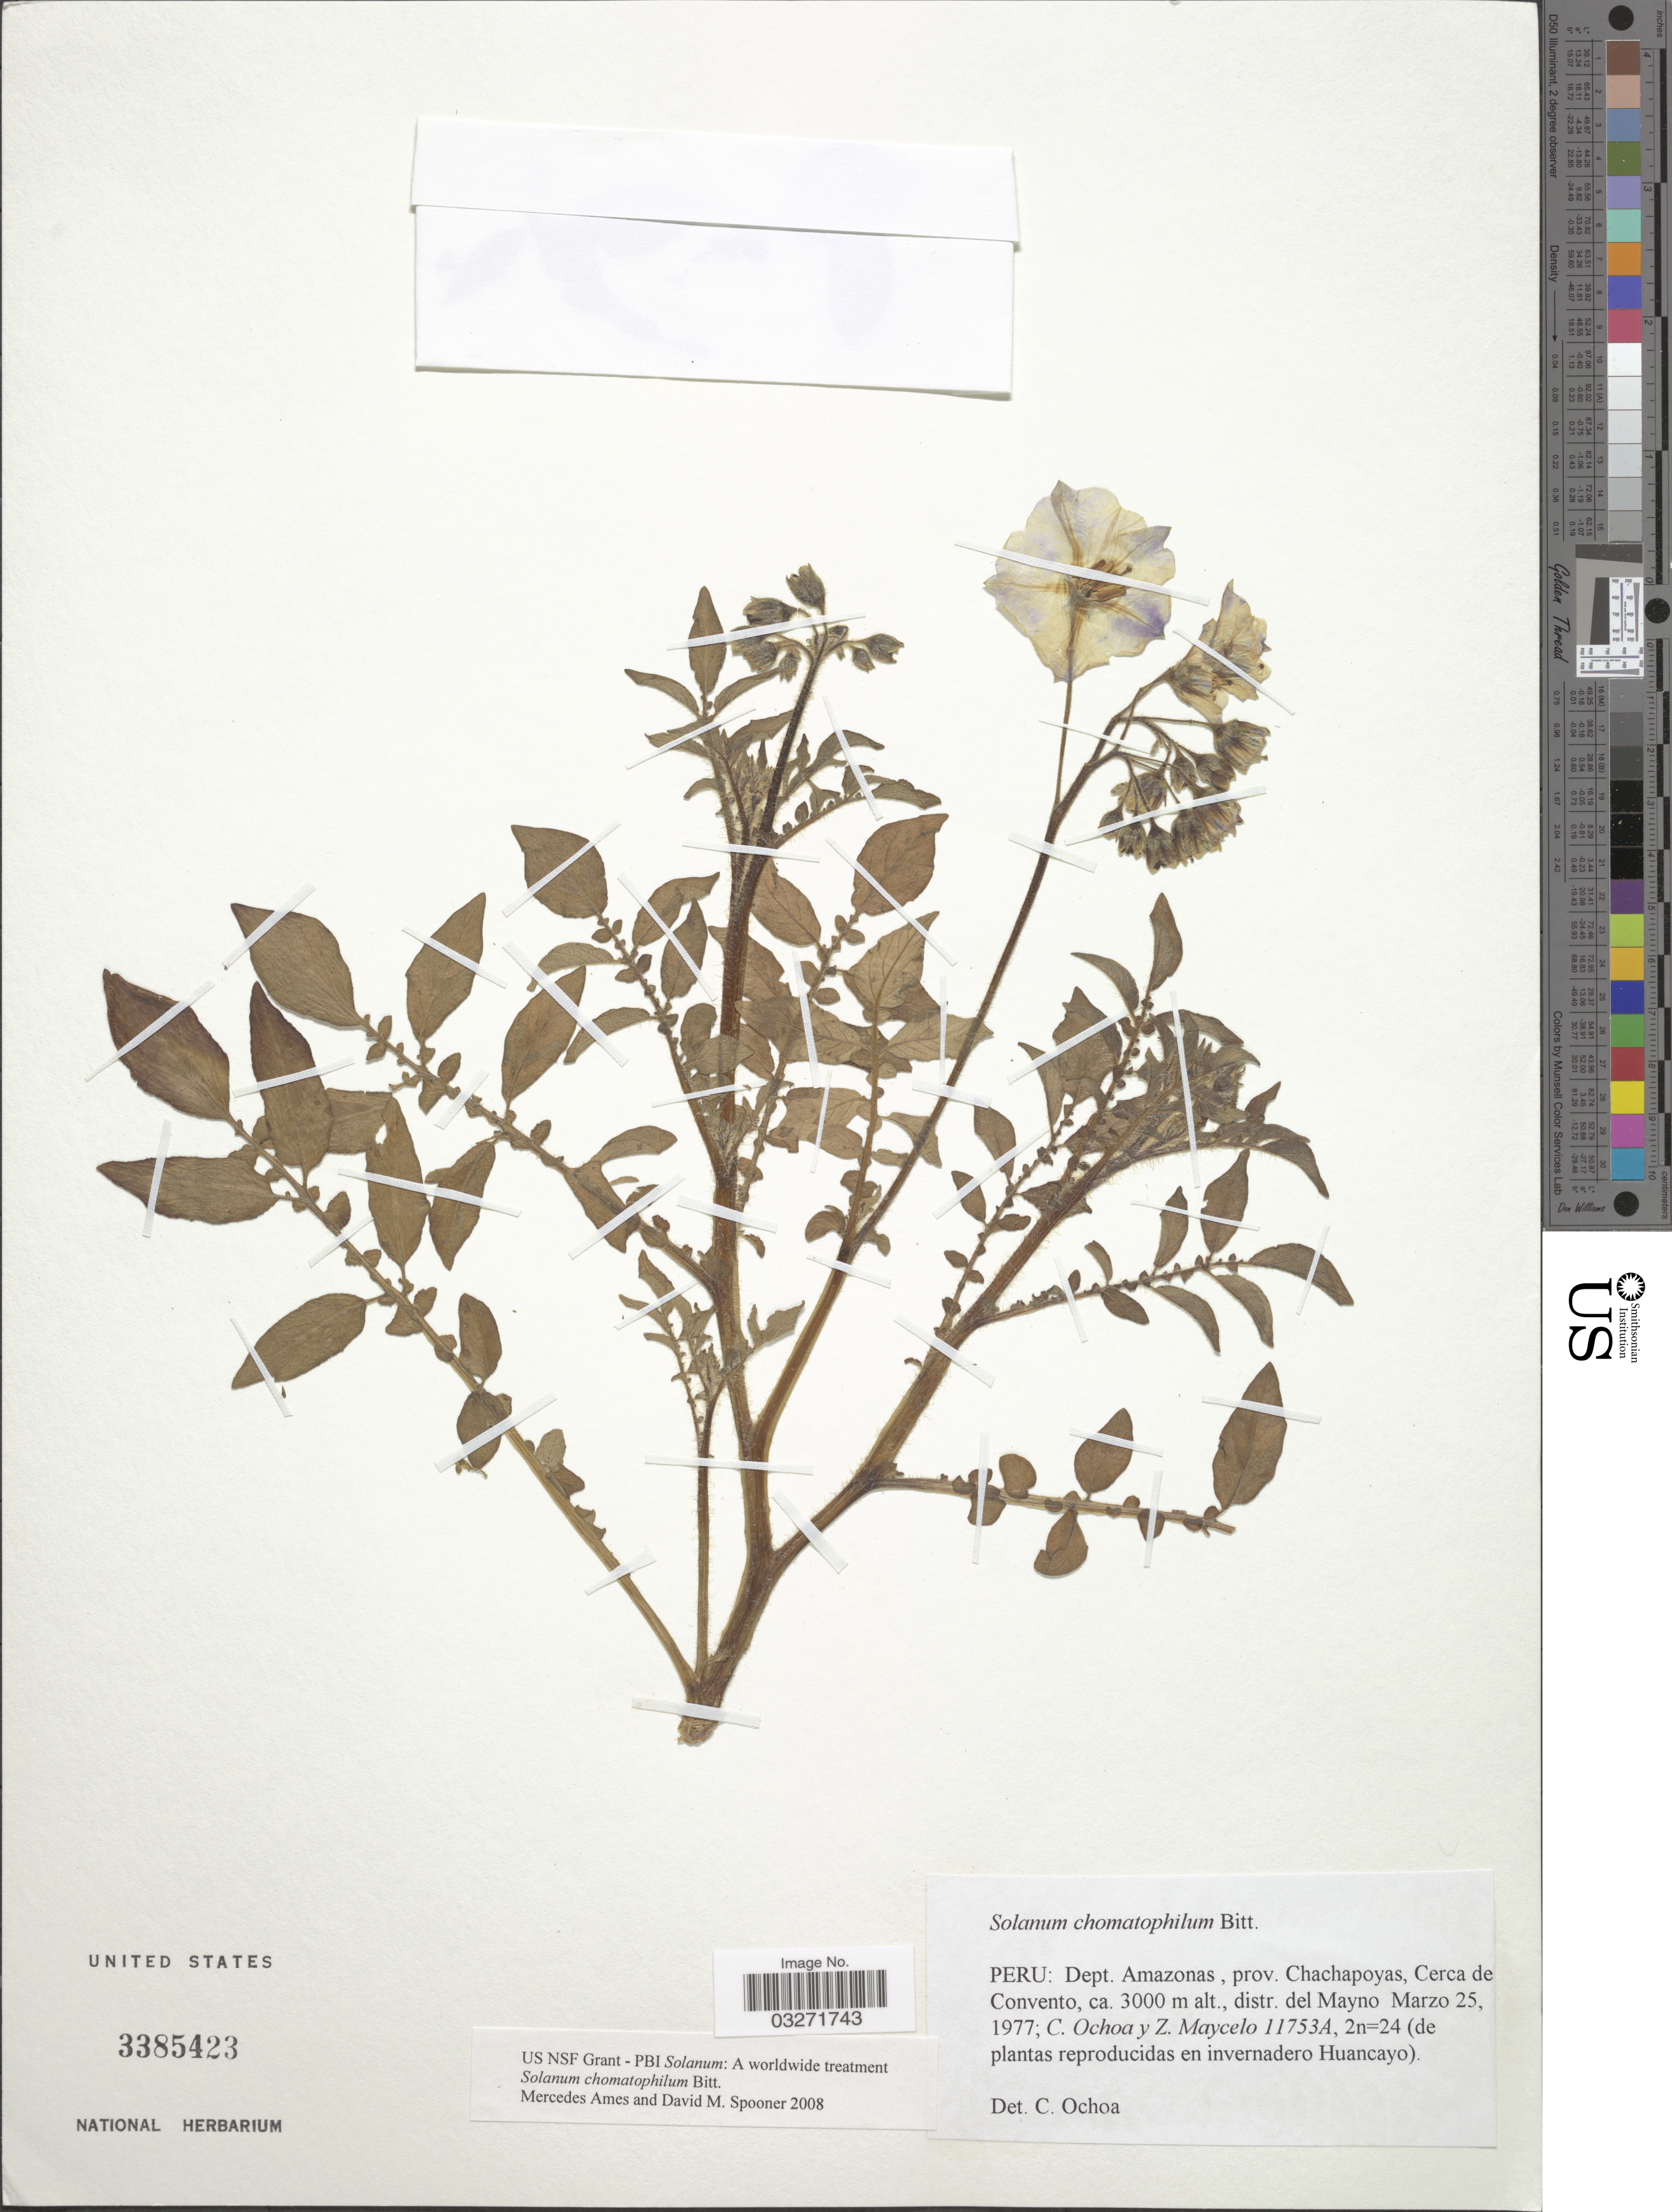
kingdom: Plantae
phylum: Tracheophyta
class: Magnoliopsida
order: Solanales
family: Solanaceae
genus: Solanum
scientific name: Solanum chomatophilum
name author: Bitter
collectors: C. Ochoa & Z. Maycelo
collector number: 11753A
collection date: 1977-03-25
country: Peru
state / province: Amazonas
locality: Dept. Amazonas, prov. Chachapoyas, Cerca de Convento, distr. del Mayno.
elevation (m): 3000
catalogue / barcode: US 3385423